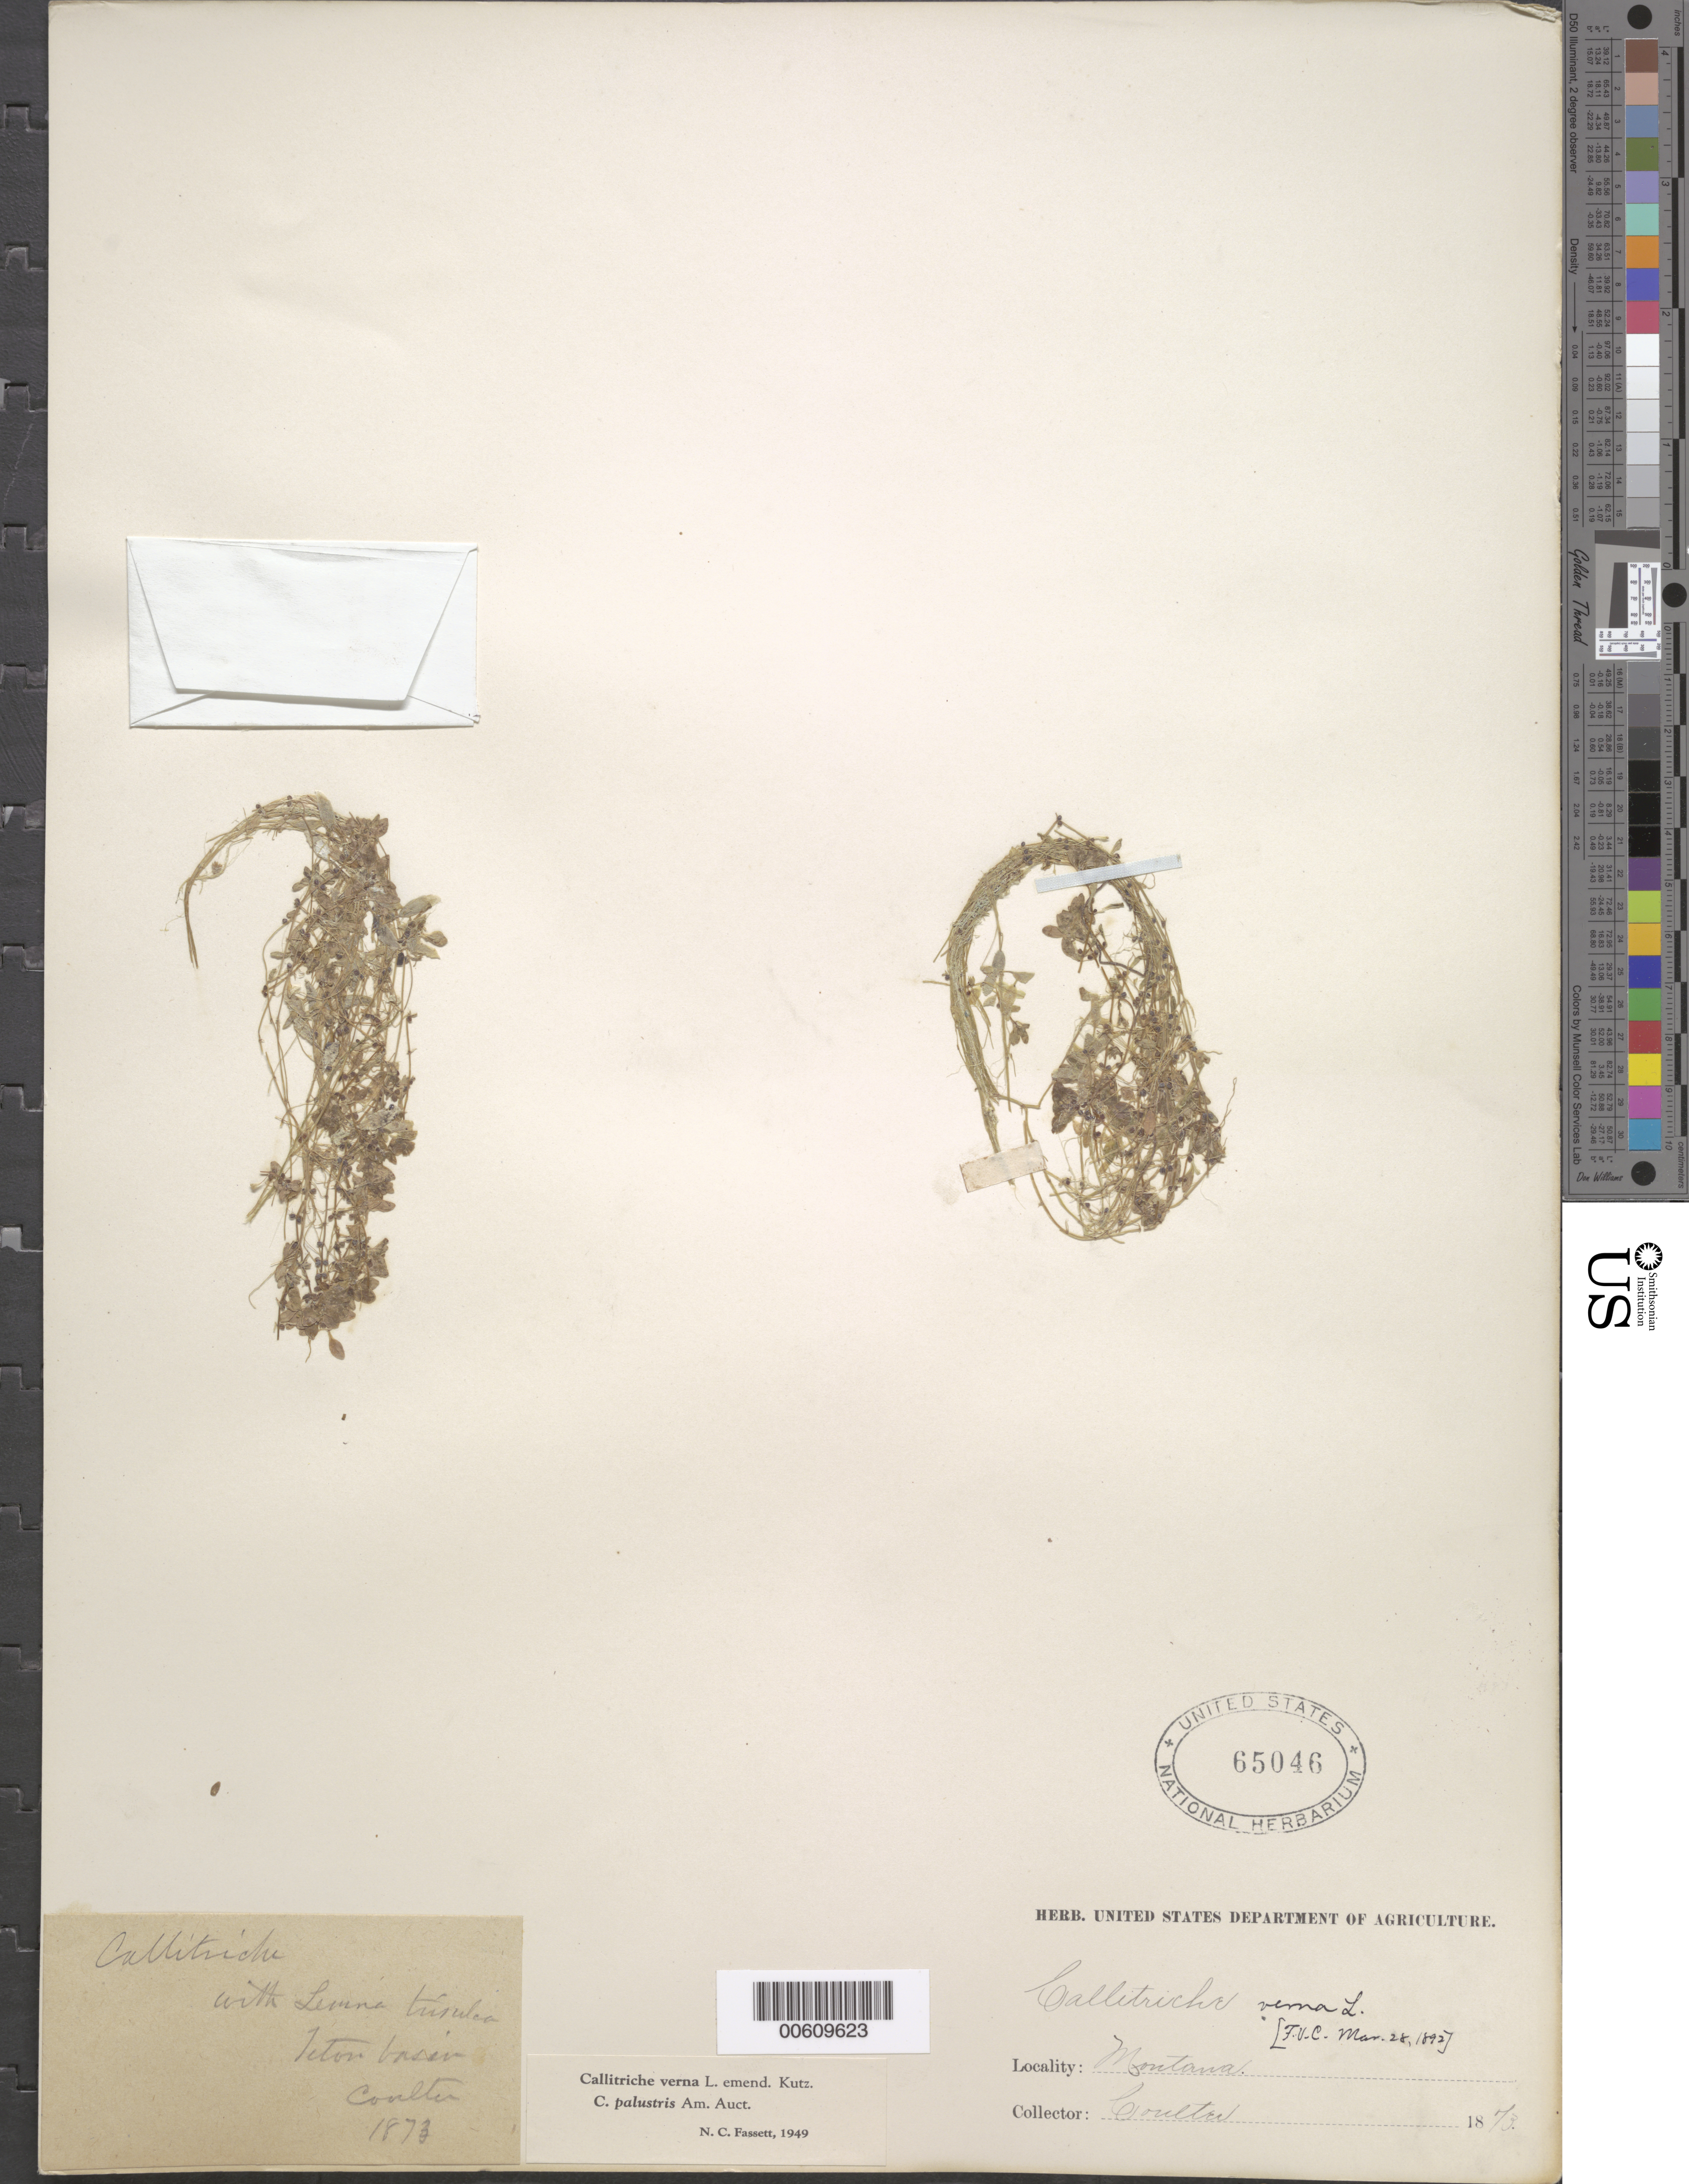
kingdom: Plantae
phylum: Tracheophyta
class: Magnoliopsida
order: Lamiales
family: Plantaginaceae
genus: Callitriche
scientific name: Callitriche verna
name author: L.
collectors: -- Coulter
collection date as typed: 1873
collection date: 1873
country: United States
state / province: Montana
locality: Teton Basin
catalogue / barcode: US 65046